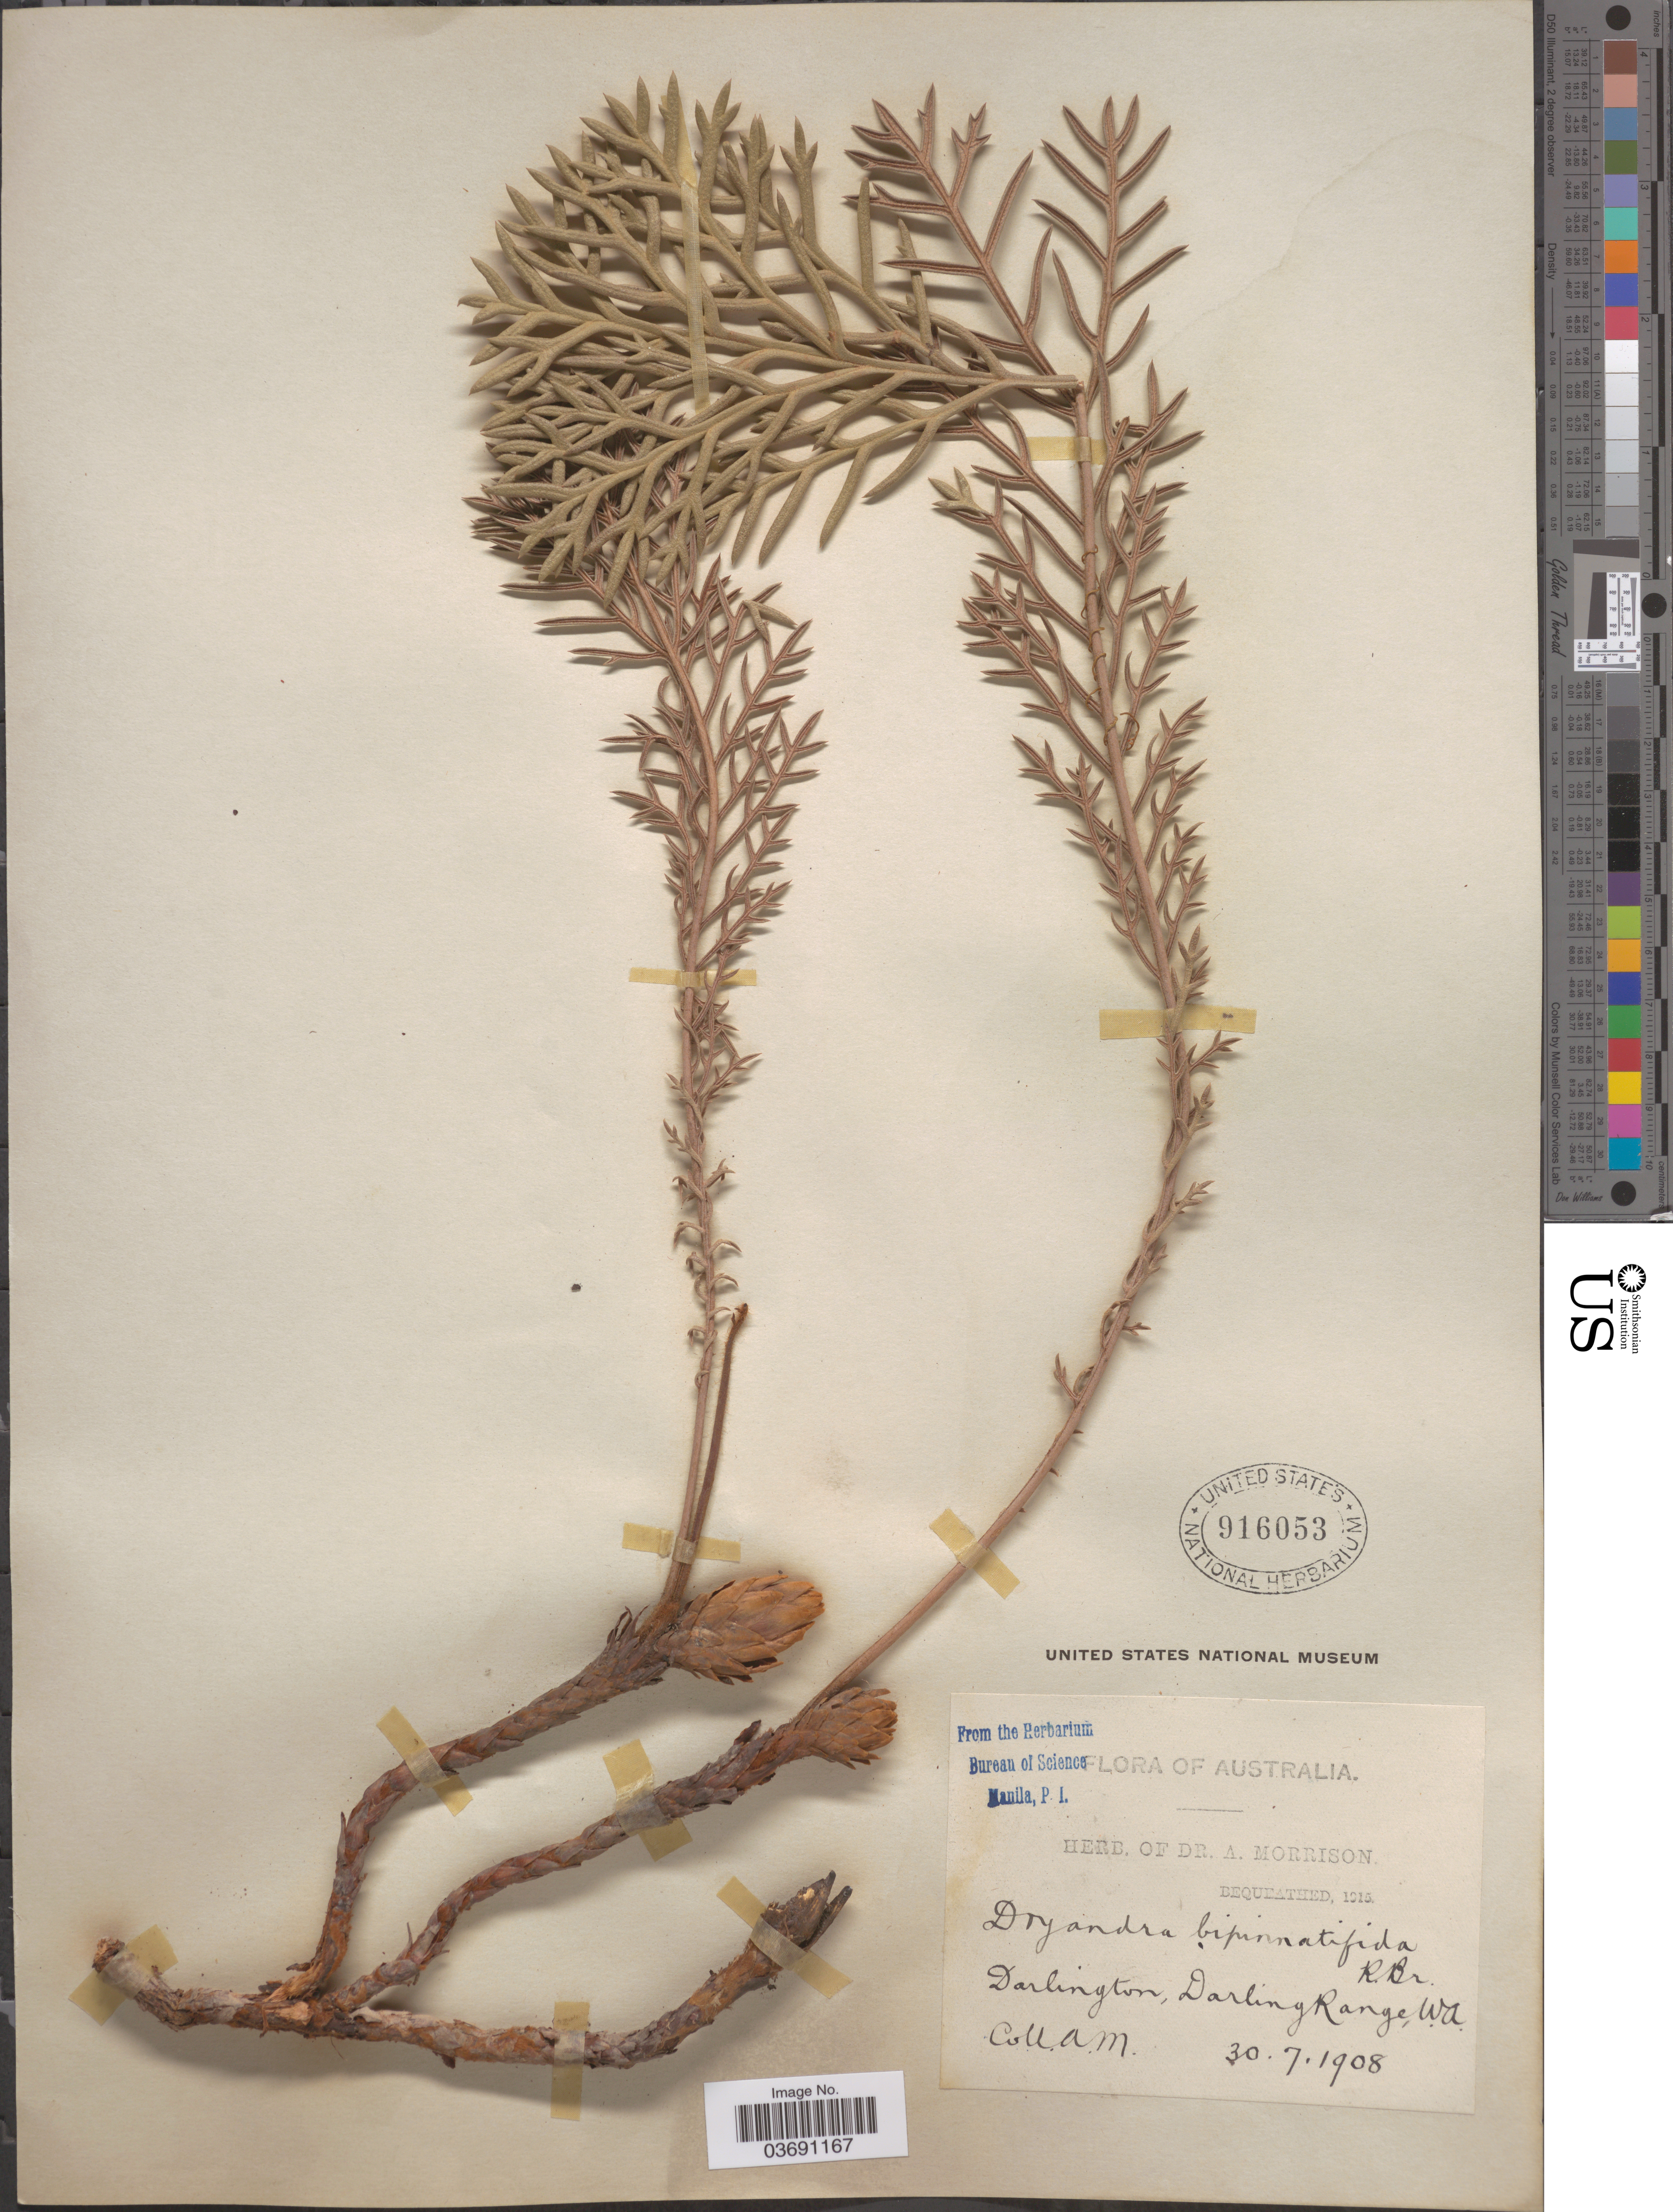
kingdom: Plantae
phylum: Tracheophyta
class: Magnoliopsida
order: Proteales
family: Proteaceae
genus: Dryandra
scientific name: Dryandra bipinnatifida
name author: R. Br.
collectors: A. Morrison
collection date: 1908-07-30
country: Australia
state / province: Western Australia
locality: Darlington, Darling Range.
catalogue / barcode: US 916053